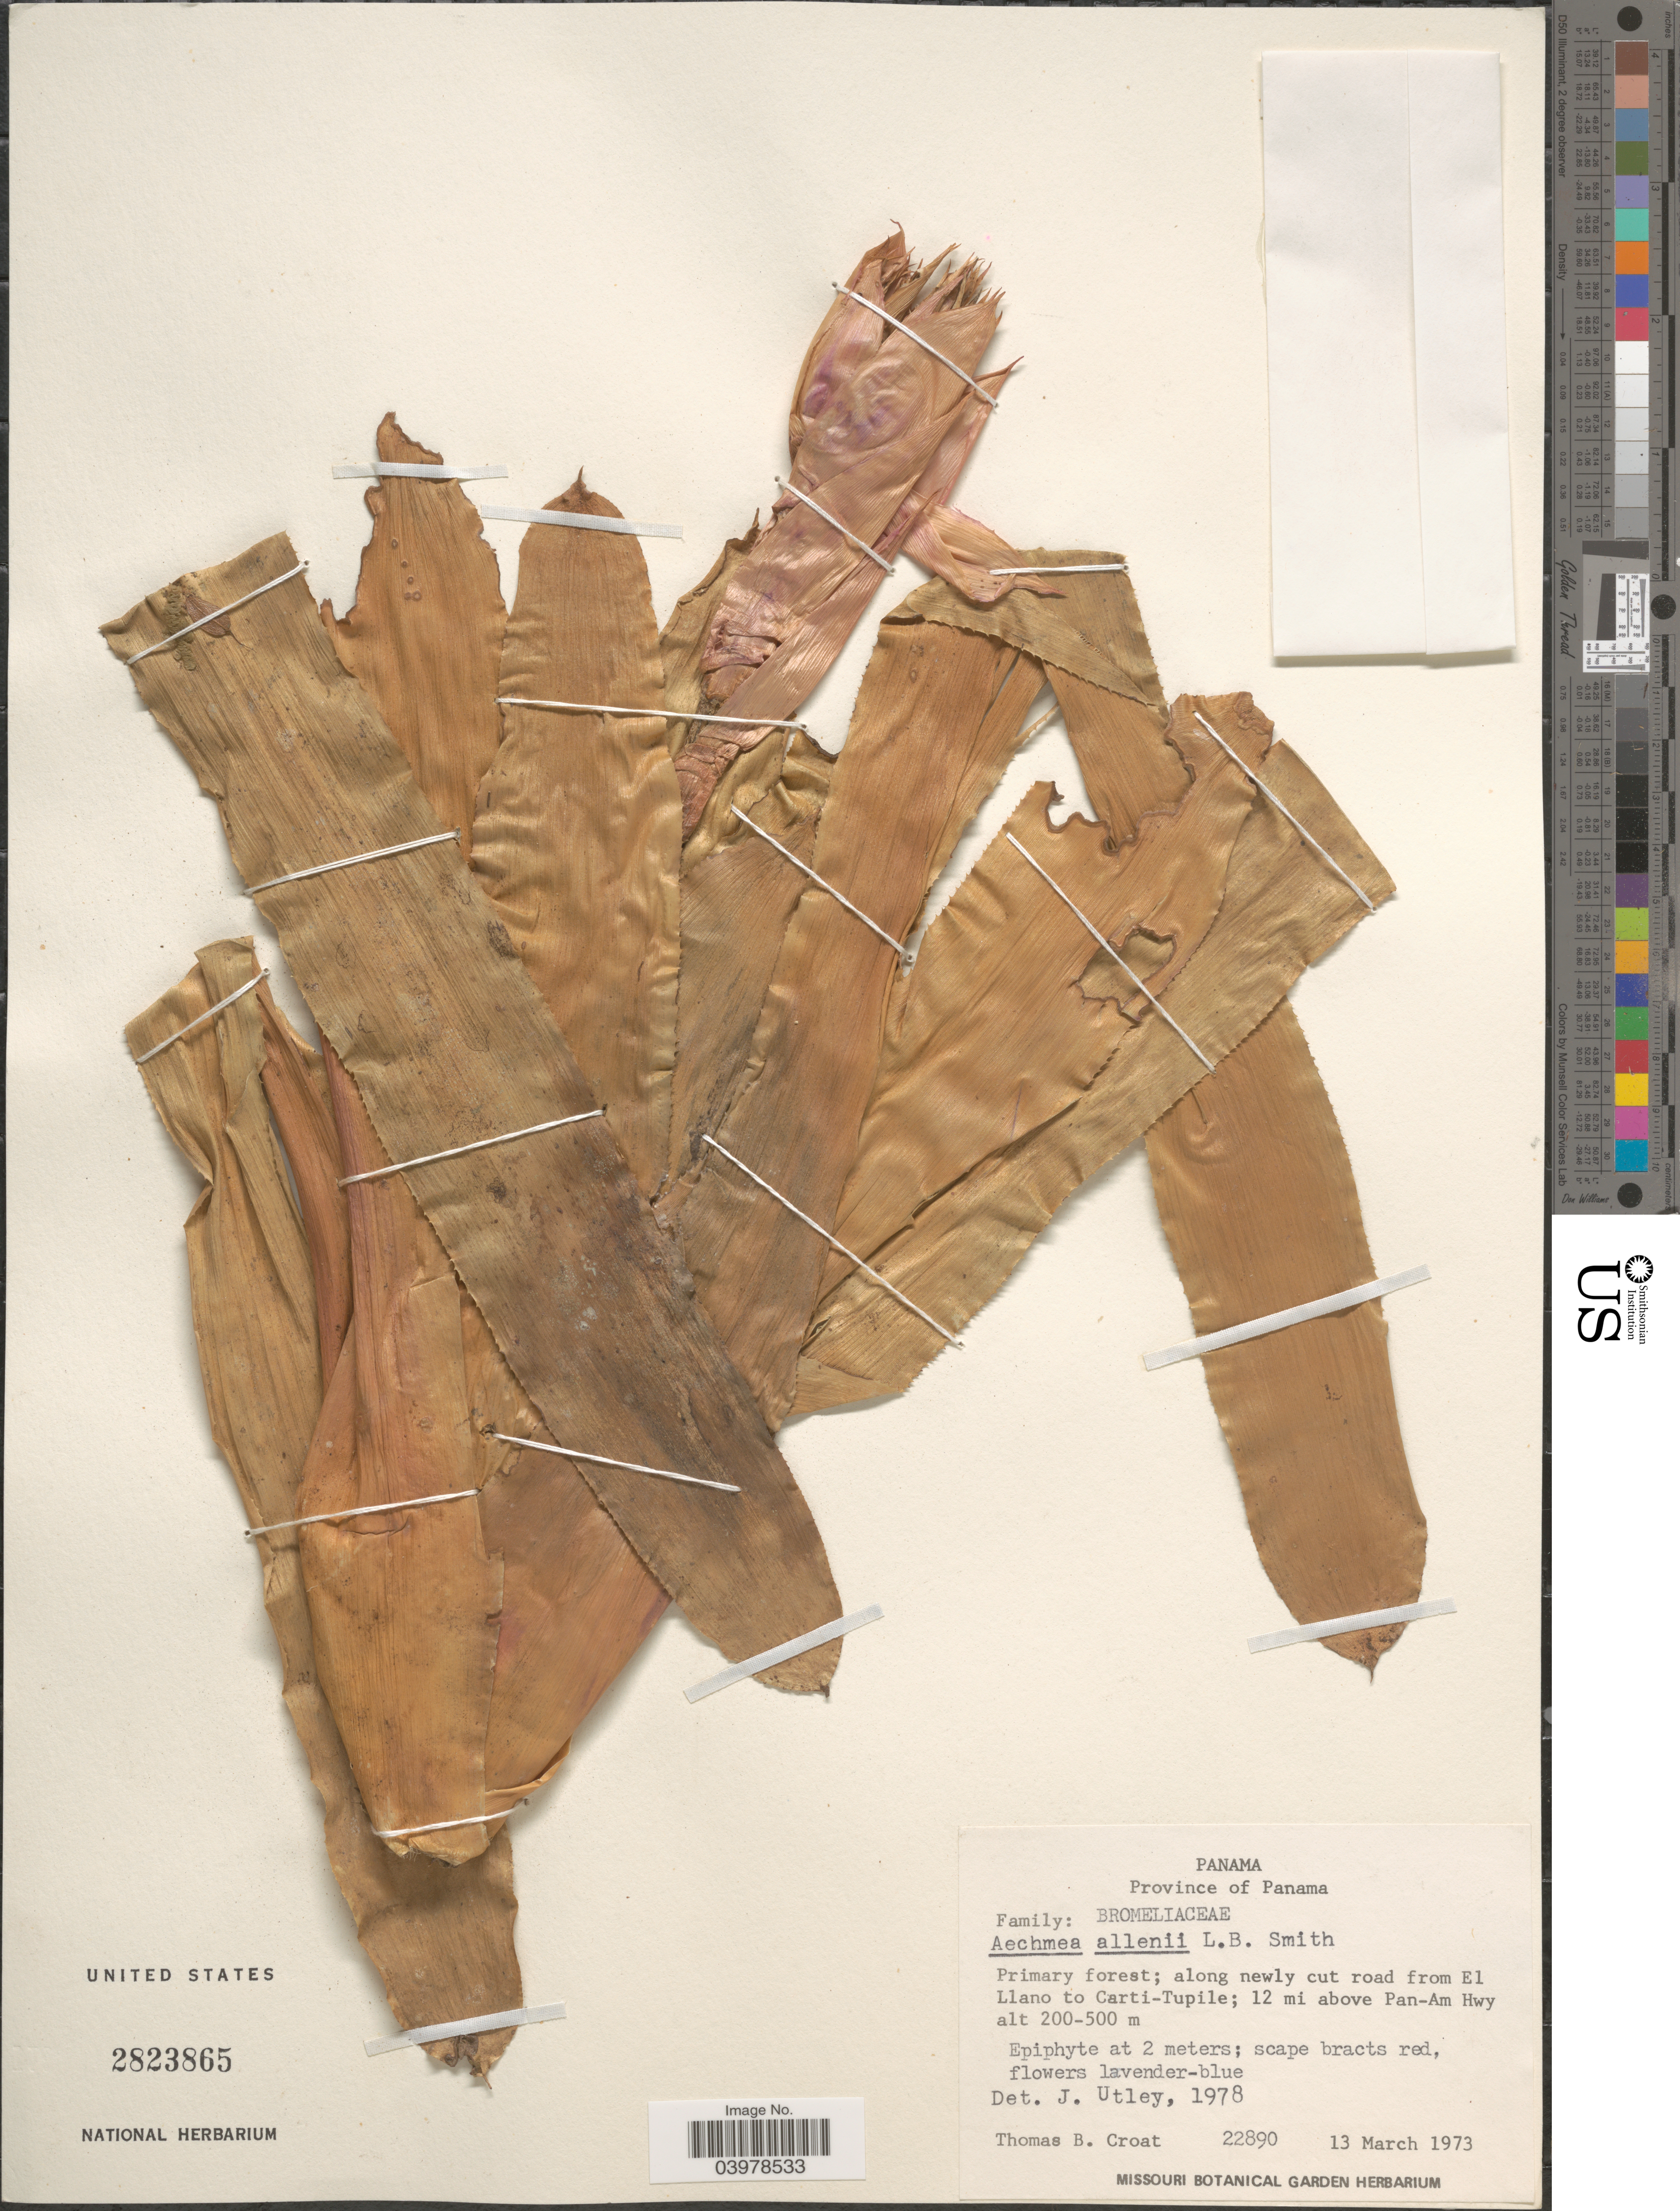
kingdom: Plantae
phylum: Tracheophyta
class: Liliopsida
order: Poales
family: Bromeliaceae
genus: Aechmea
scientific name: Aechmea allenii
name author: L.B. Sm. in Woodson & Schery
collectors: T. B. Croat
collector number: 22890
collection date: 1973-03-13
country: Panama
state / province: Panamá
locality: Primary forest; along newly cut road from El Llano to Carti-Tupile; 12 mi above Pan-Am Hwy.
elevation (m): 200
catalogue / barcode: US 2823865